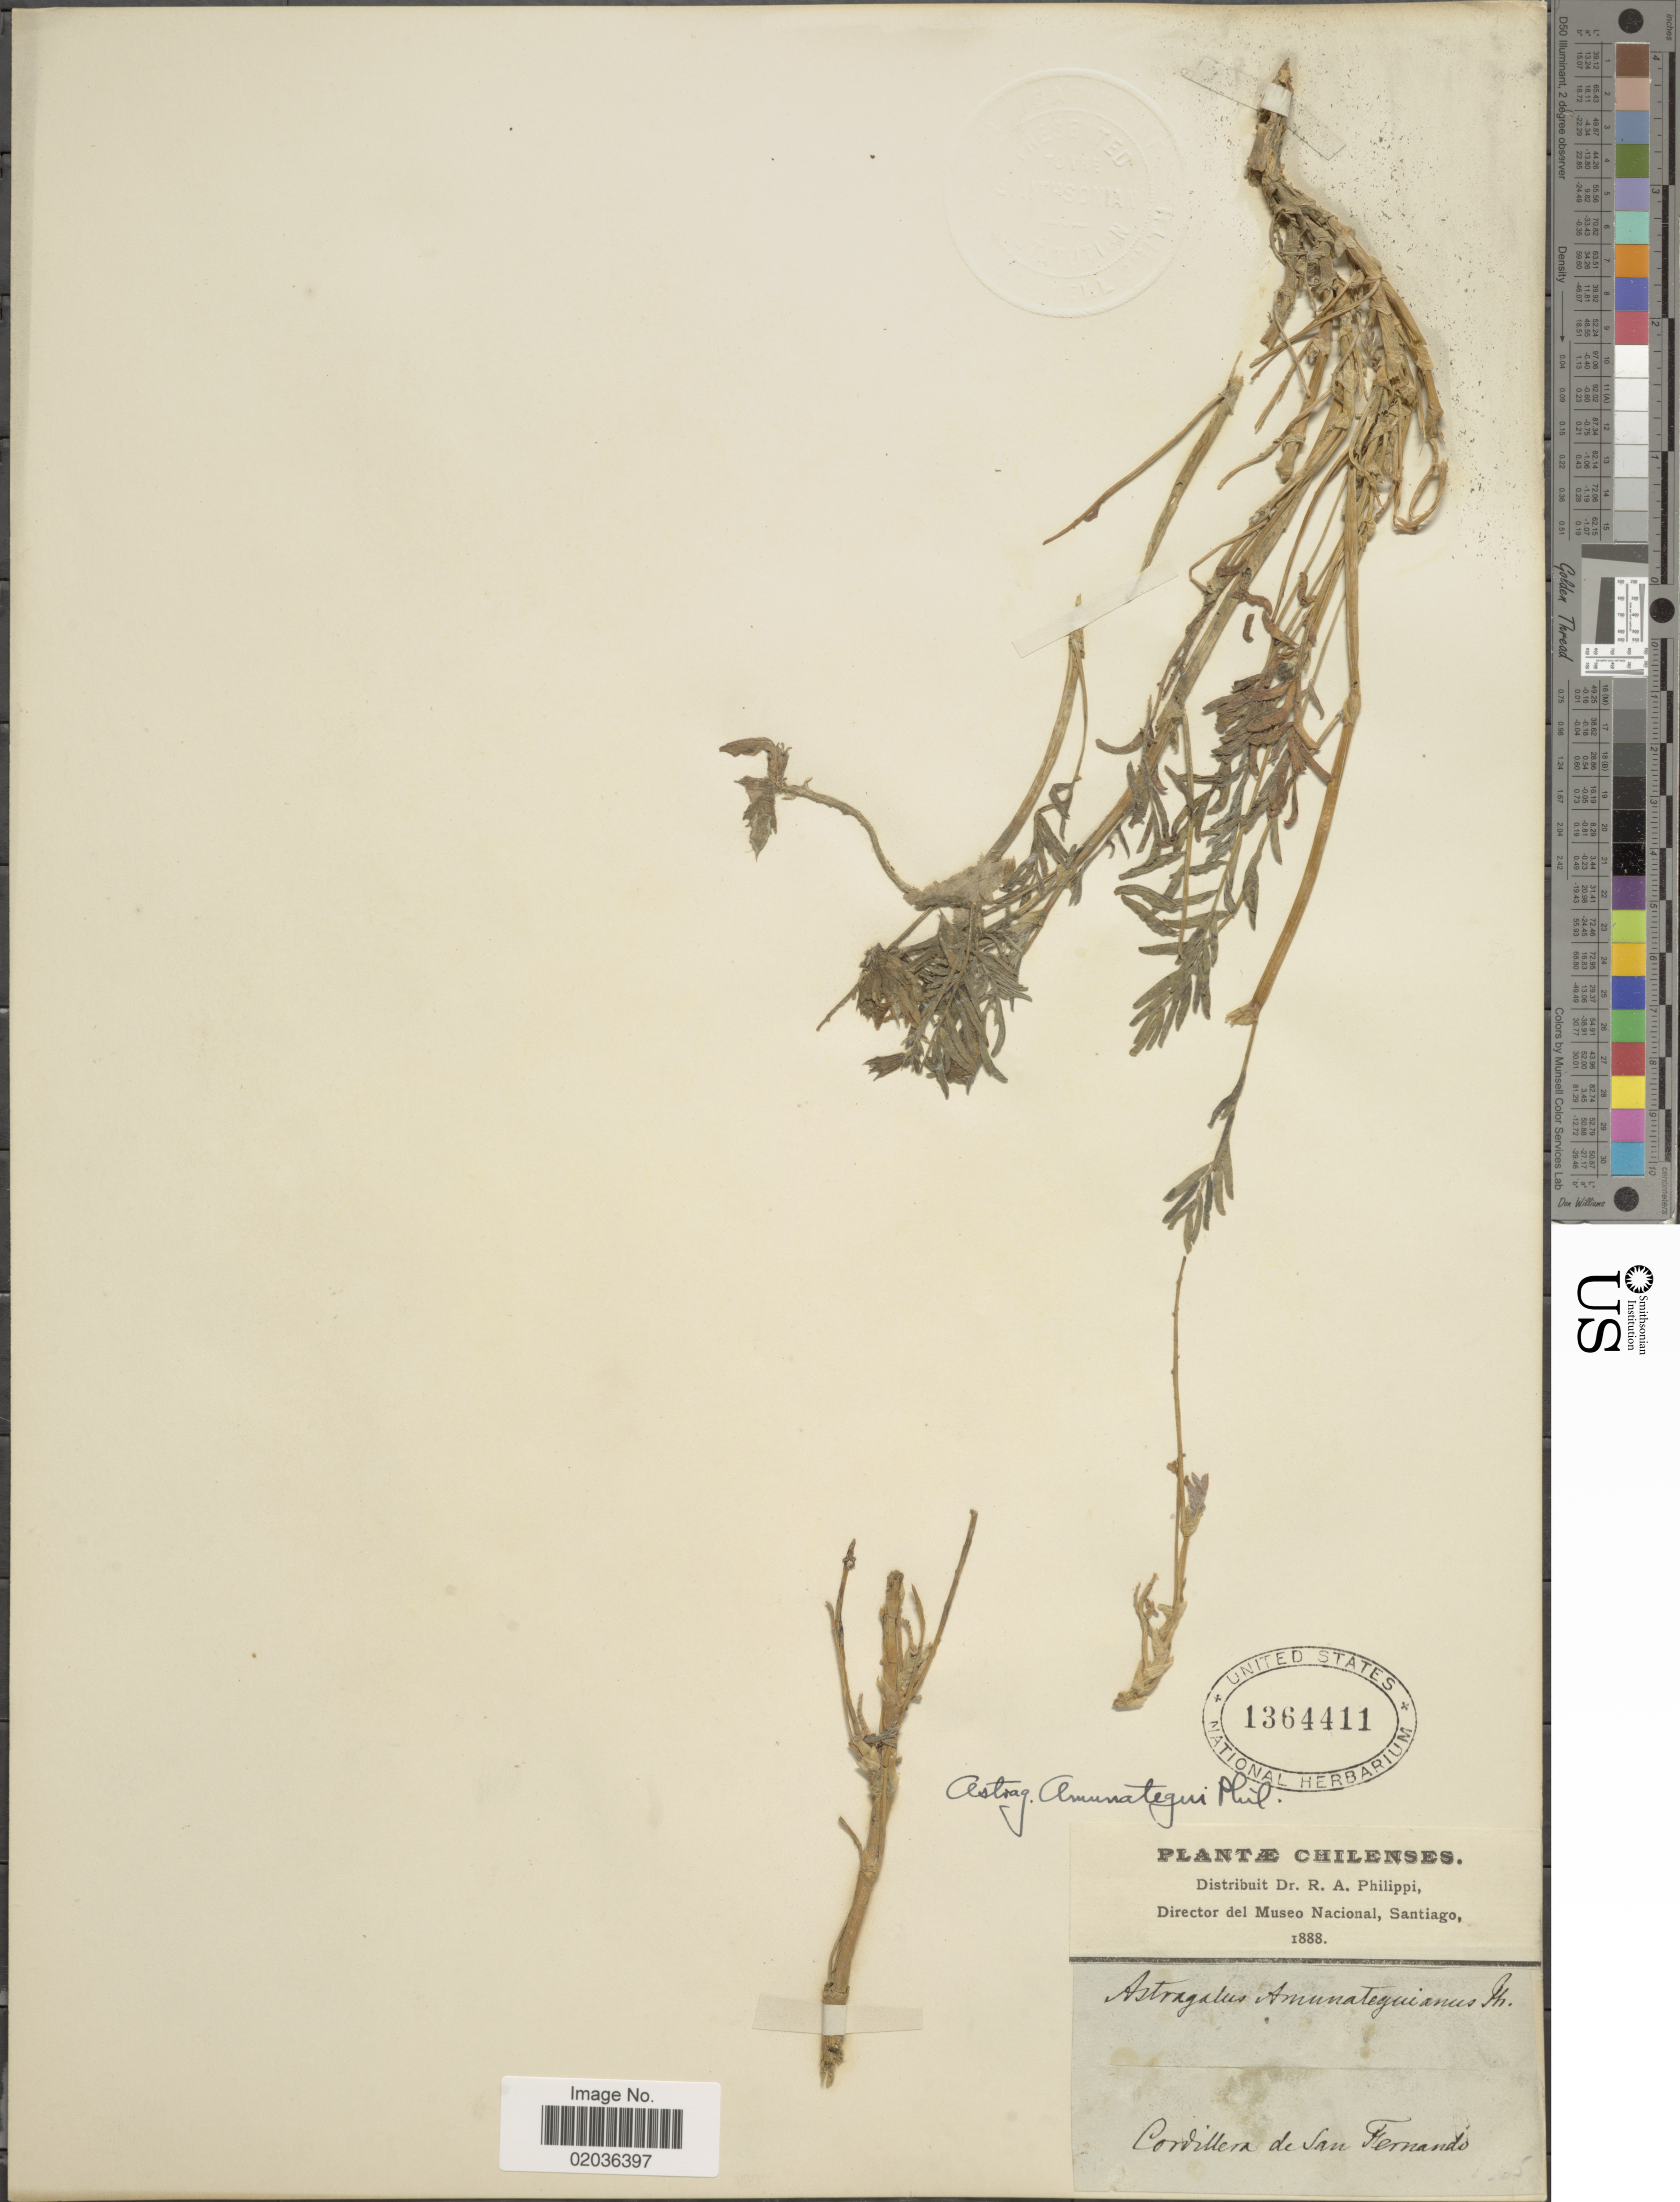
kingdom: Plantae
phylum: Tracheophyta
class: Magnoliopsida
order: Fabales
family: Fabaceae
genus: Astragalus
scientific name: Astragalus amunategui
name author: Phil.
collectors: R. A. Philippi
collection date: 1888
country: Chile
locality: Cordillera de San Fernando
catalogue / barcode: US 1364411